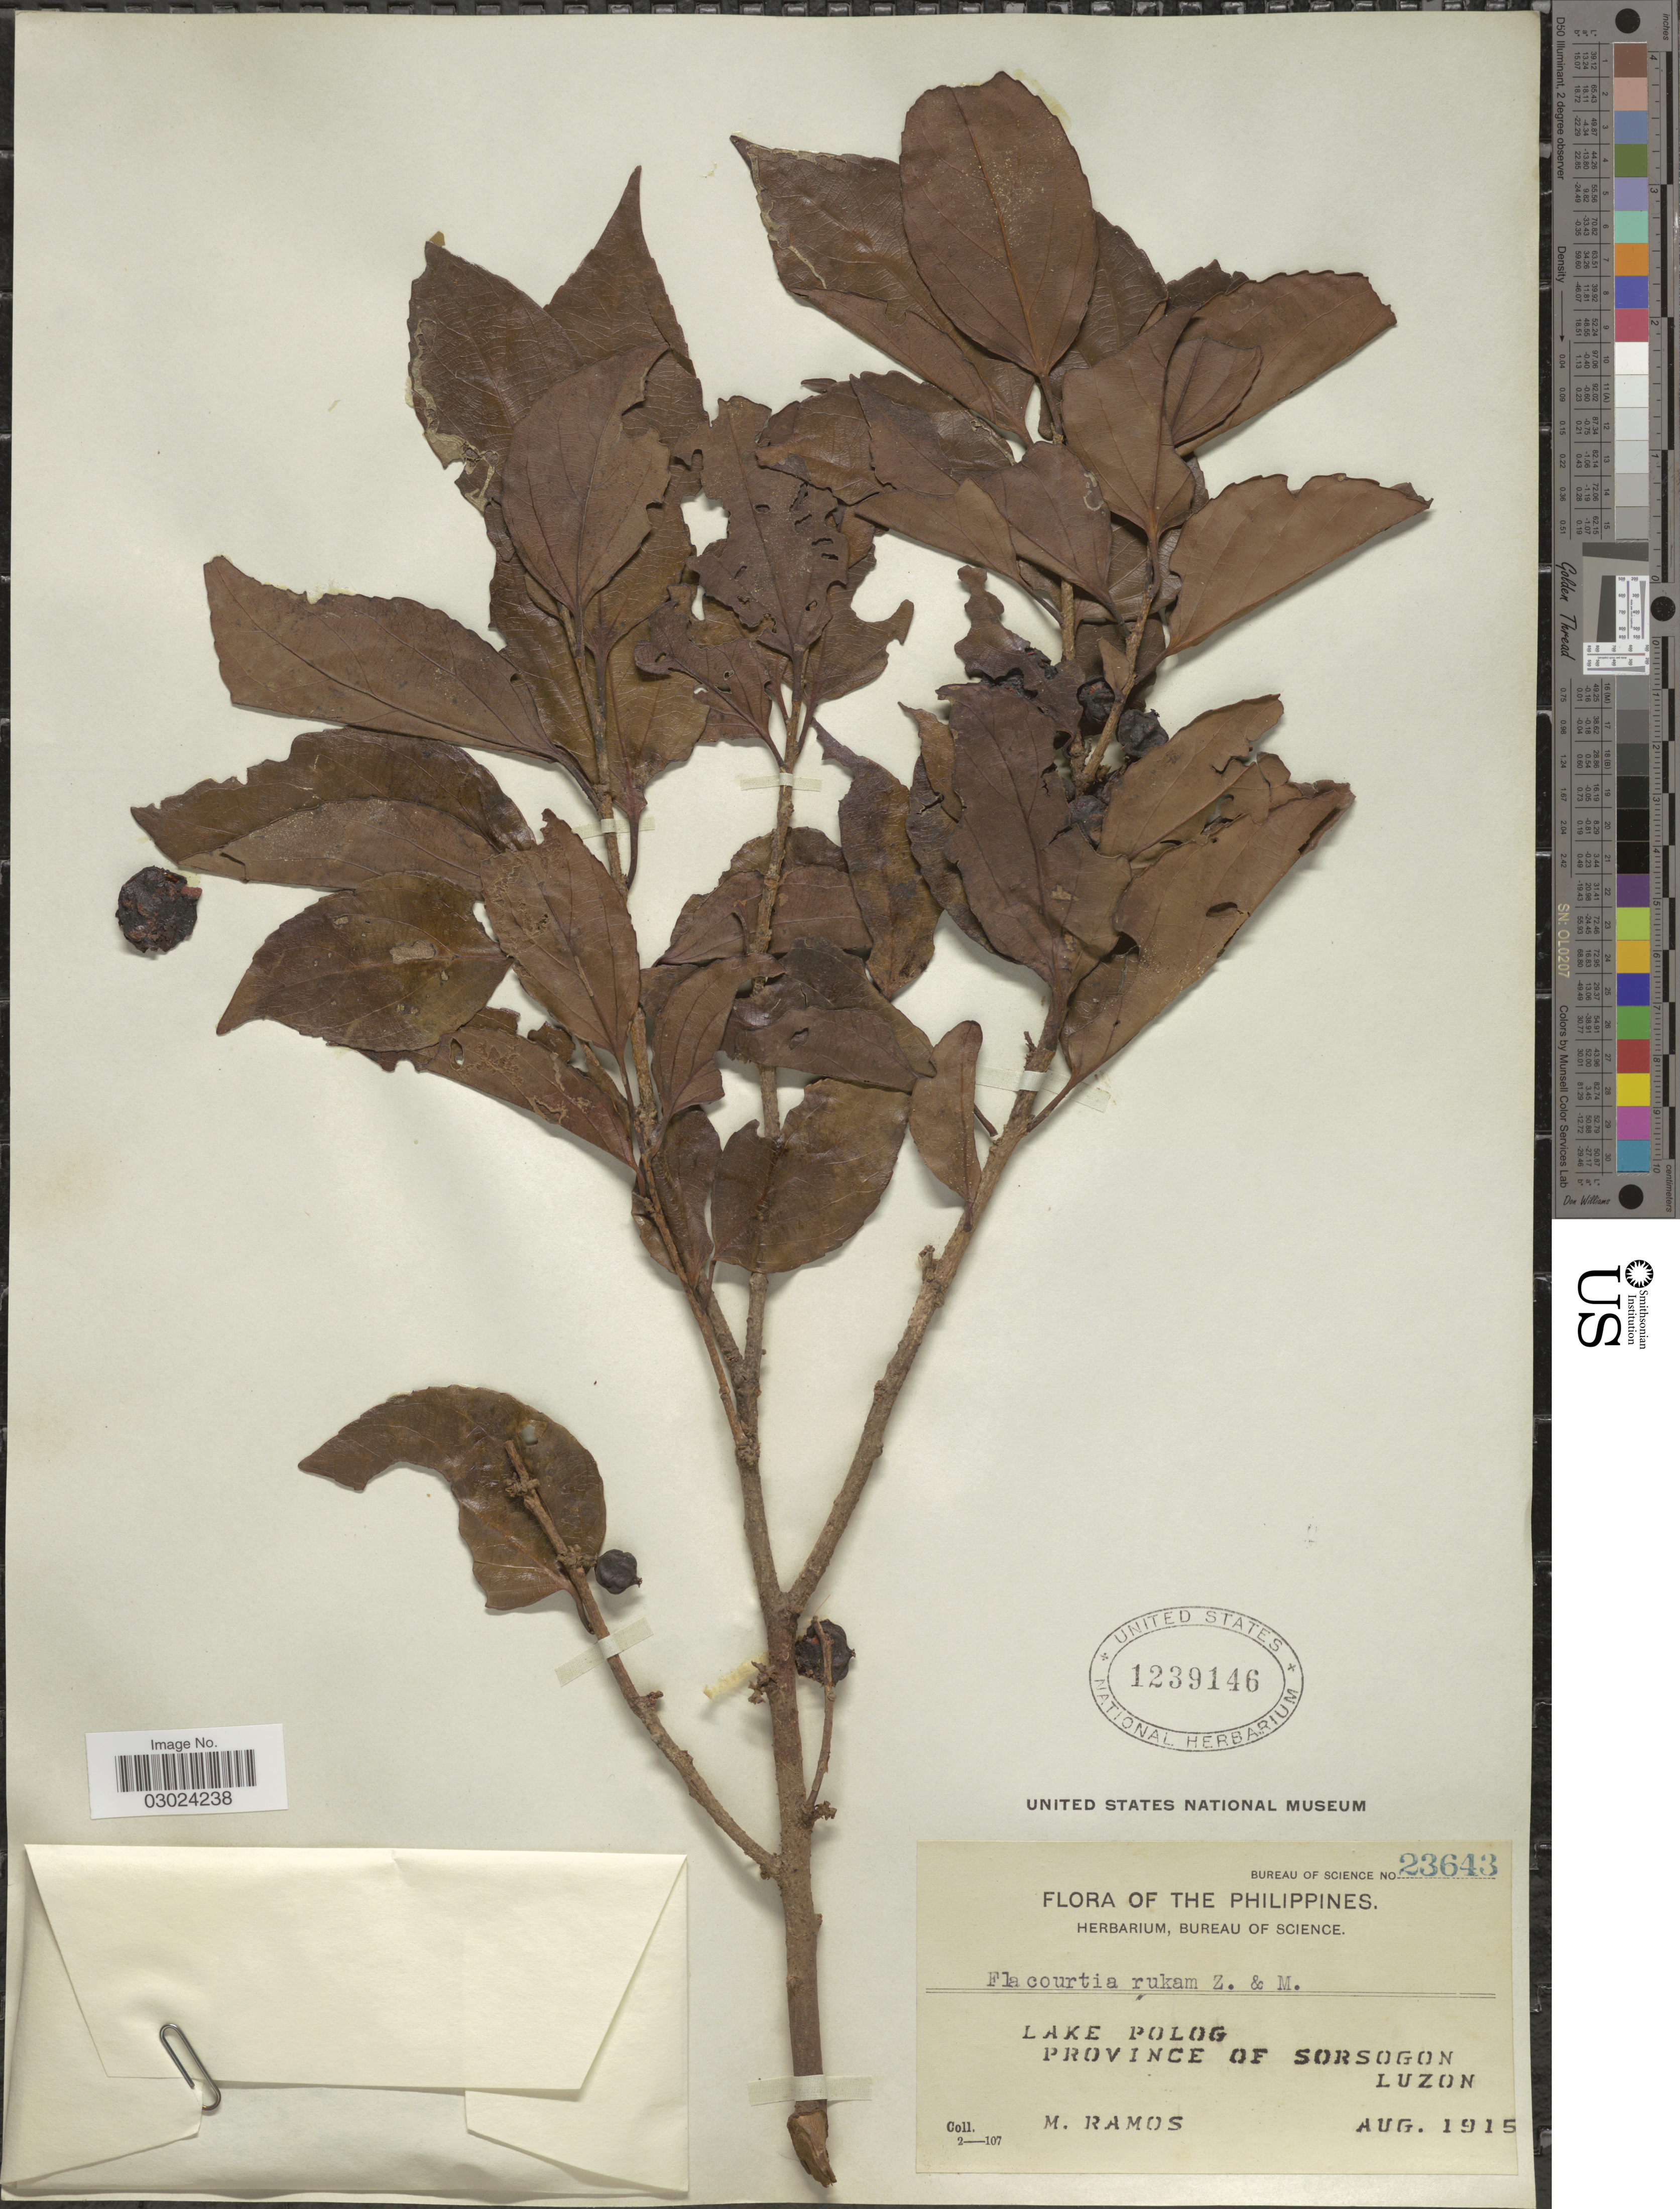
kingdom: Plantae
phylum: Tracheophyta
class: Magnoliopsida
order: Malpighiales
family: Salicaceae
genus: Flacourtia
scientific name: Flacourtia rukam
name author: Zoll. & Moritzi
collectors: M. Ramos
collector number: Bureau of Science 23643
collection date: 1915-08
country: Philippines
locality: Lake Polog. Province of Sorsogon Luzon.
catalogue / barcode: US 1239146